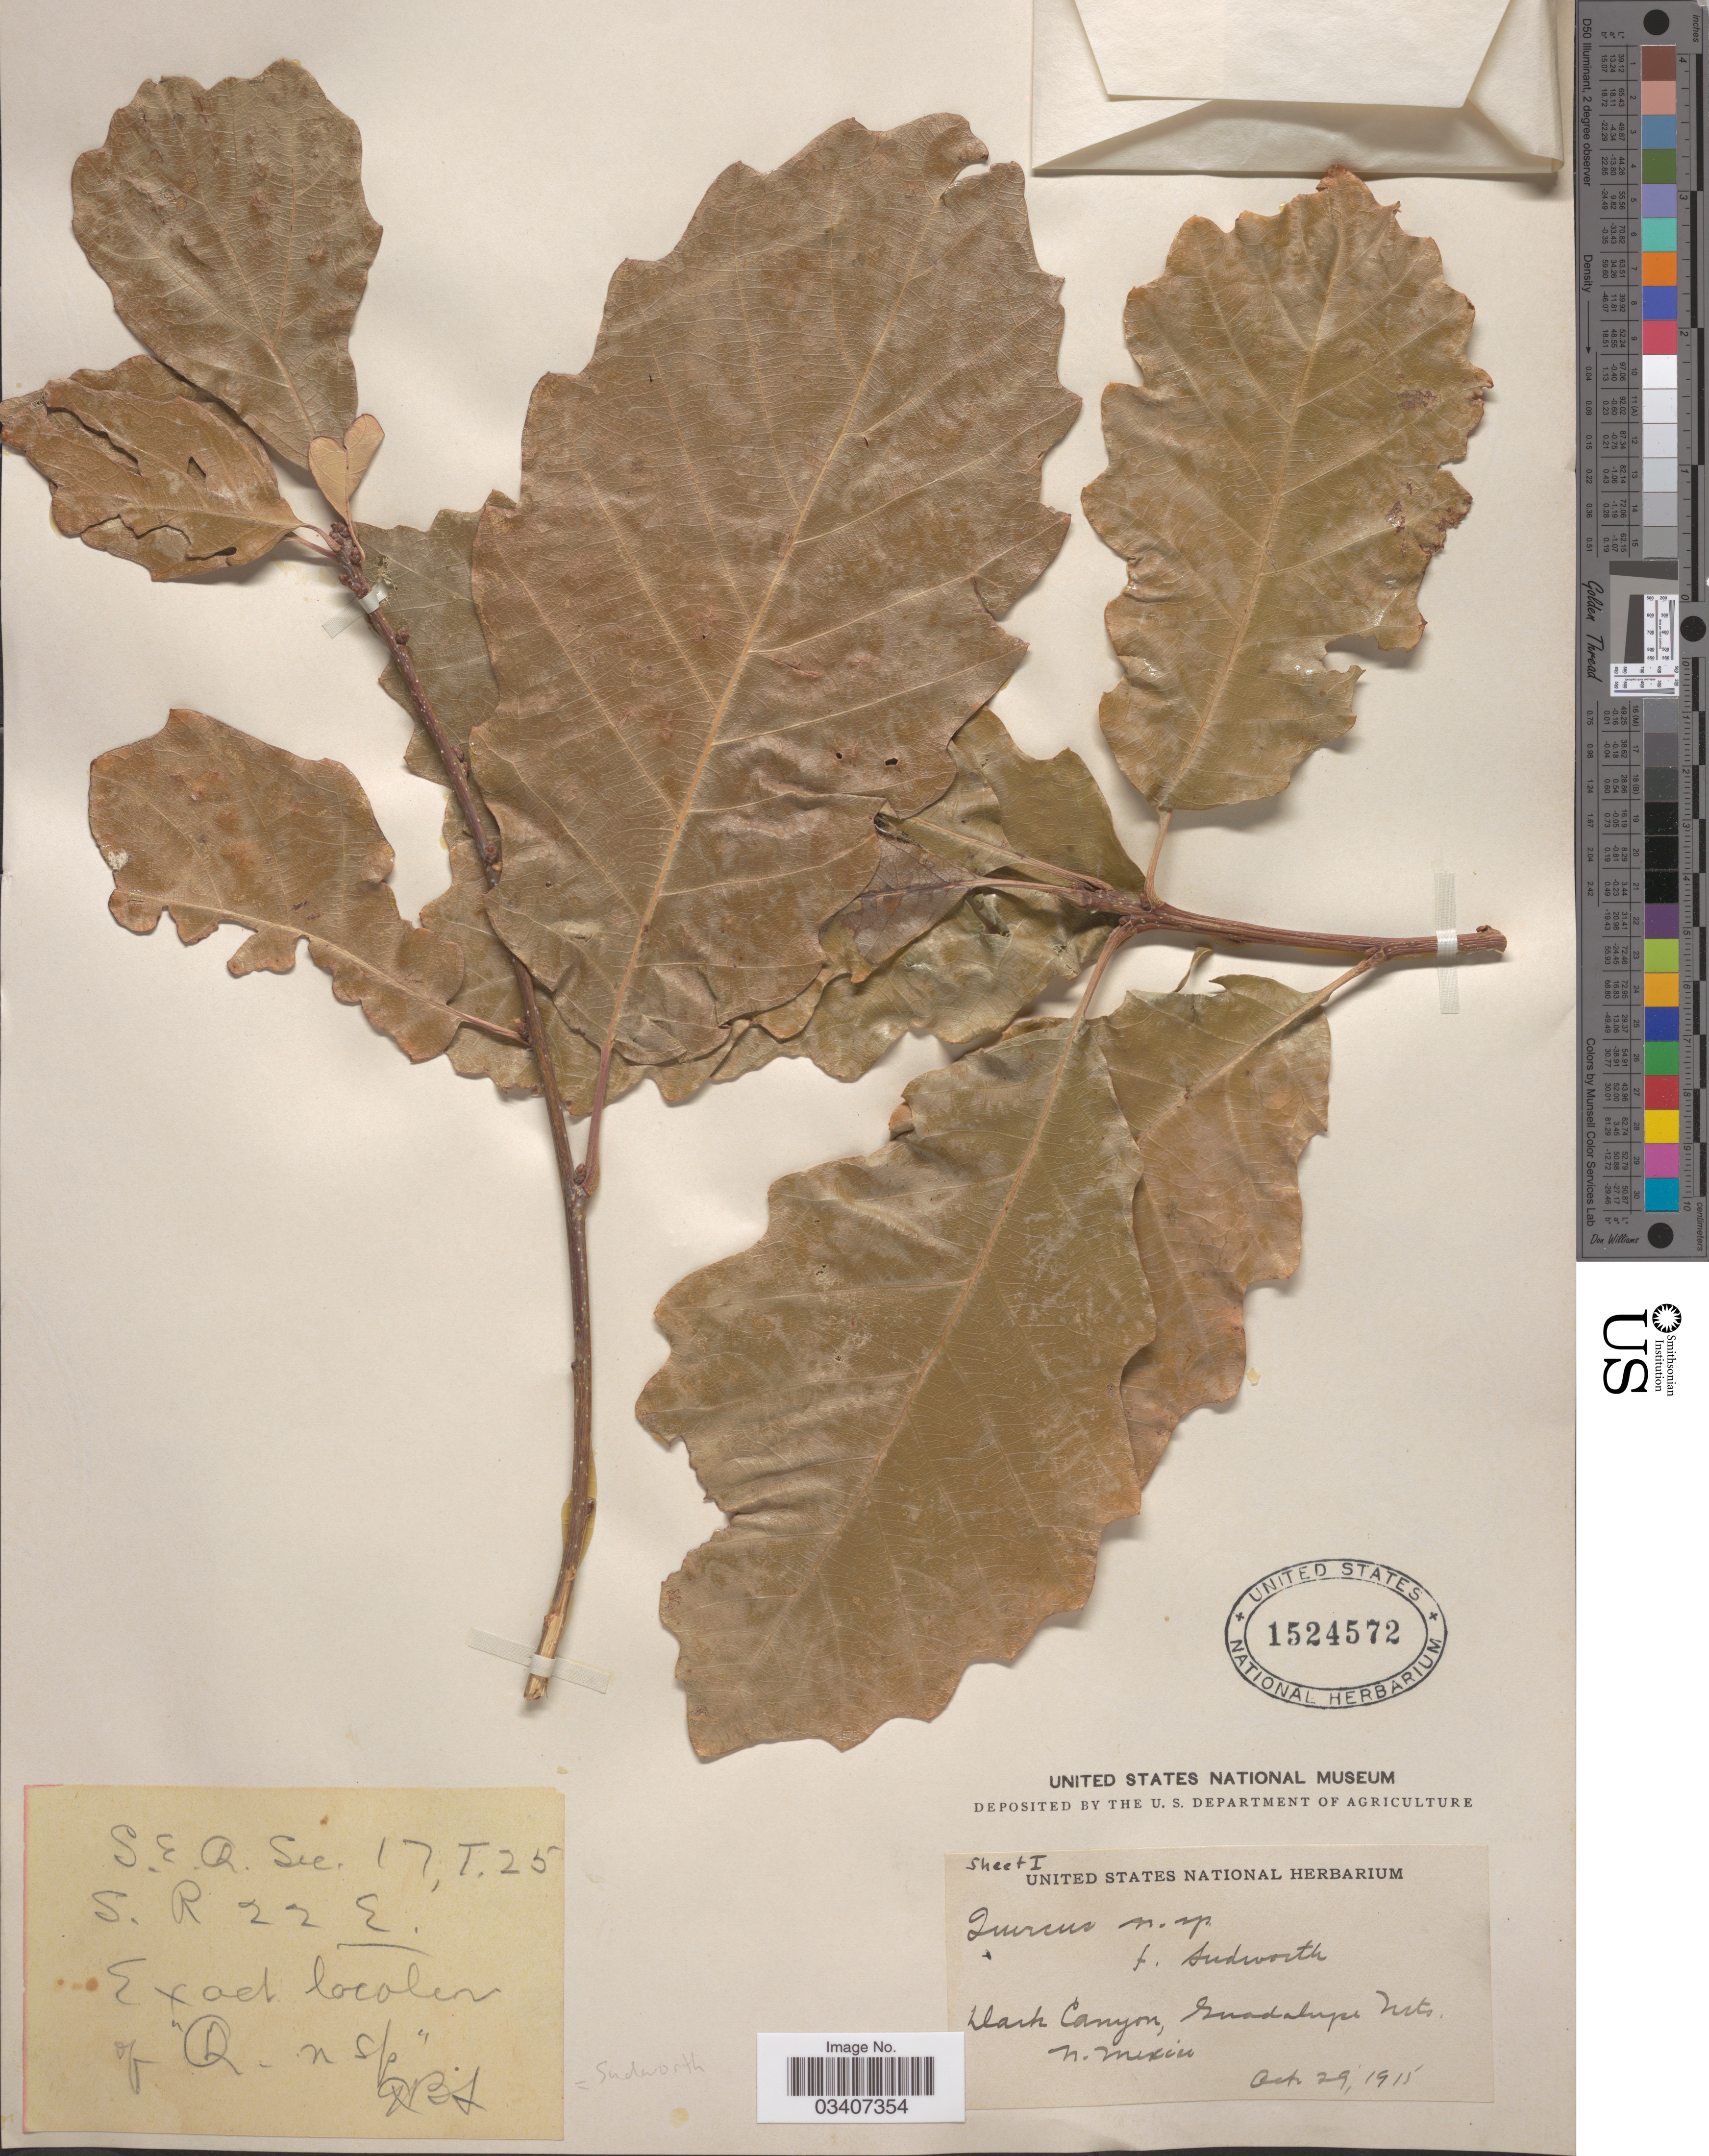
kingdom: Plantae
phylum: Tracheophyta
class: Magnoliopsida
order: Fagales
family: Fagaceae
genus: Quercus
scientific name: Quercus muehlenbergii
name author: Engelm.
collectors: G. B. Sudworth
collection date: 1915-10-29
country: United States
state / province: New Mexico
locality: Dark Canyon, Guadalupe Mts. S.E.R. Sec. 17, T. 25, S. R 22 E.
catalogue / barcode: US 1524572